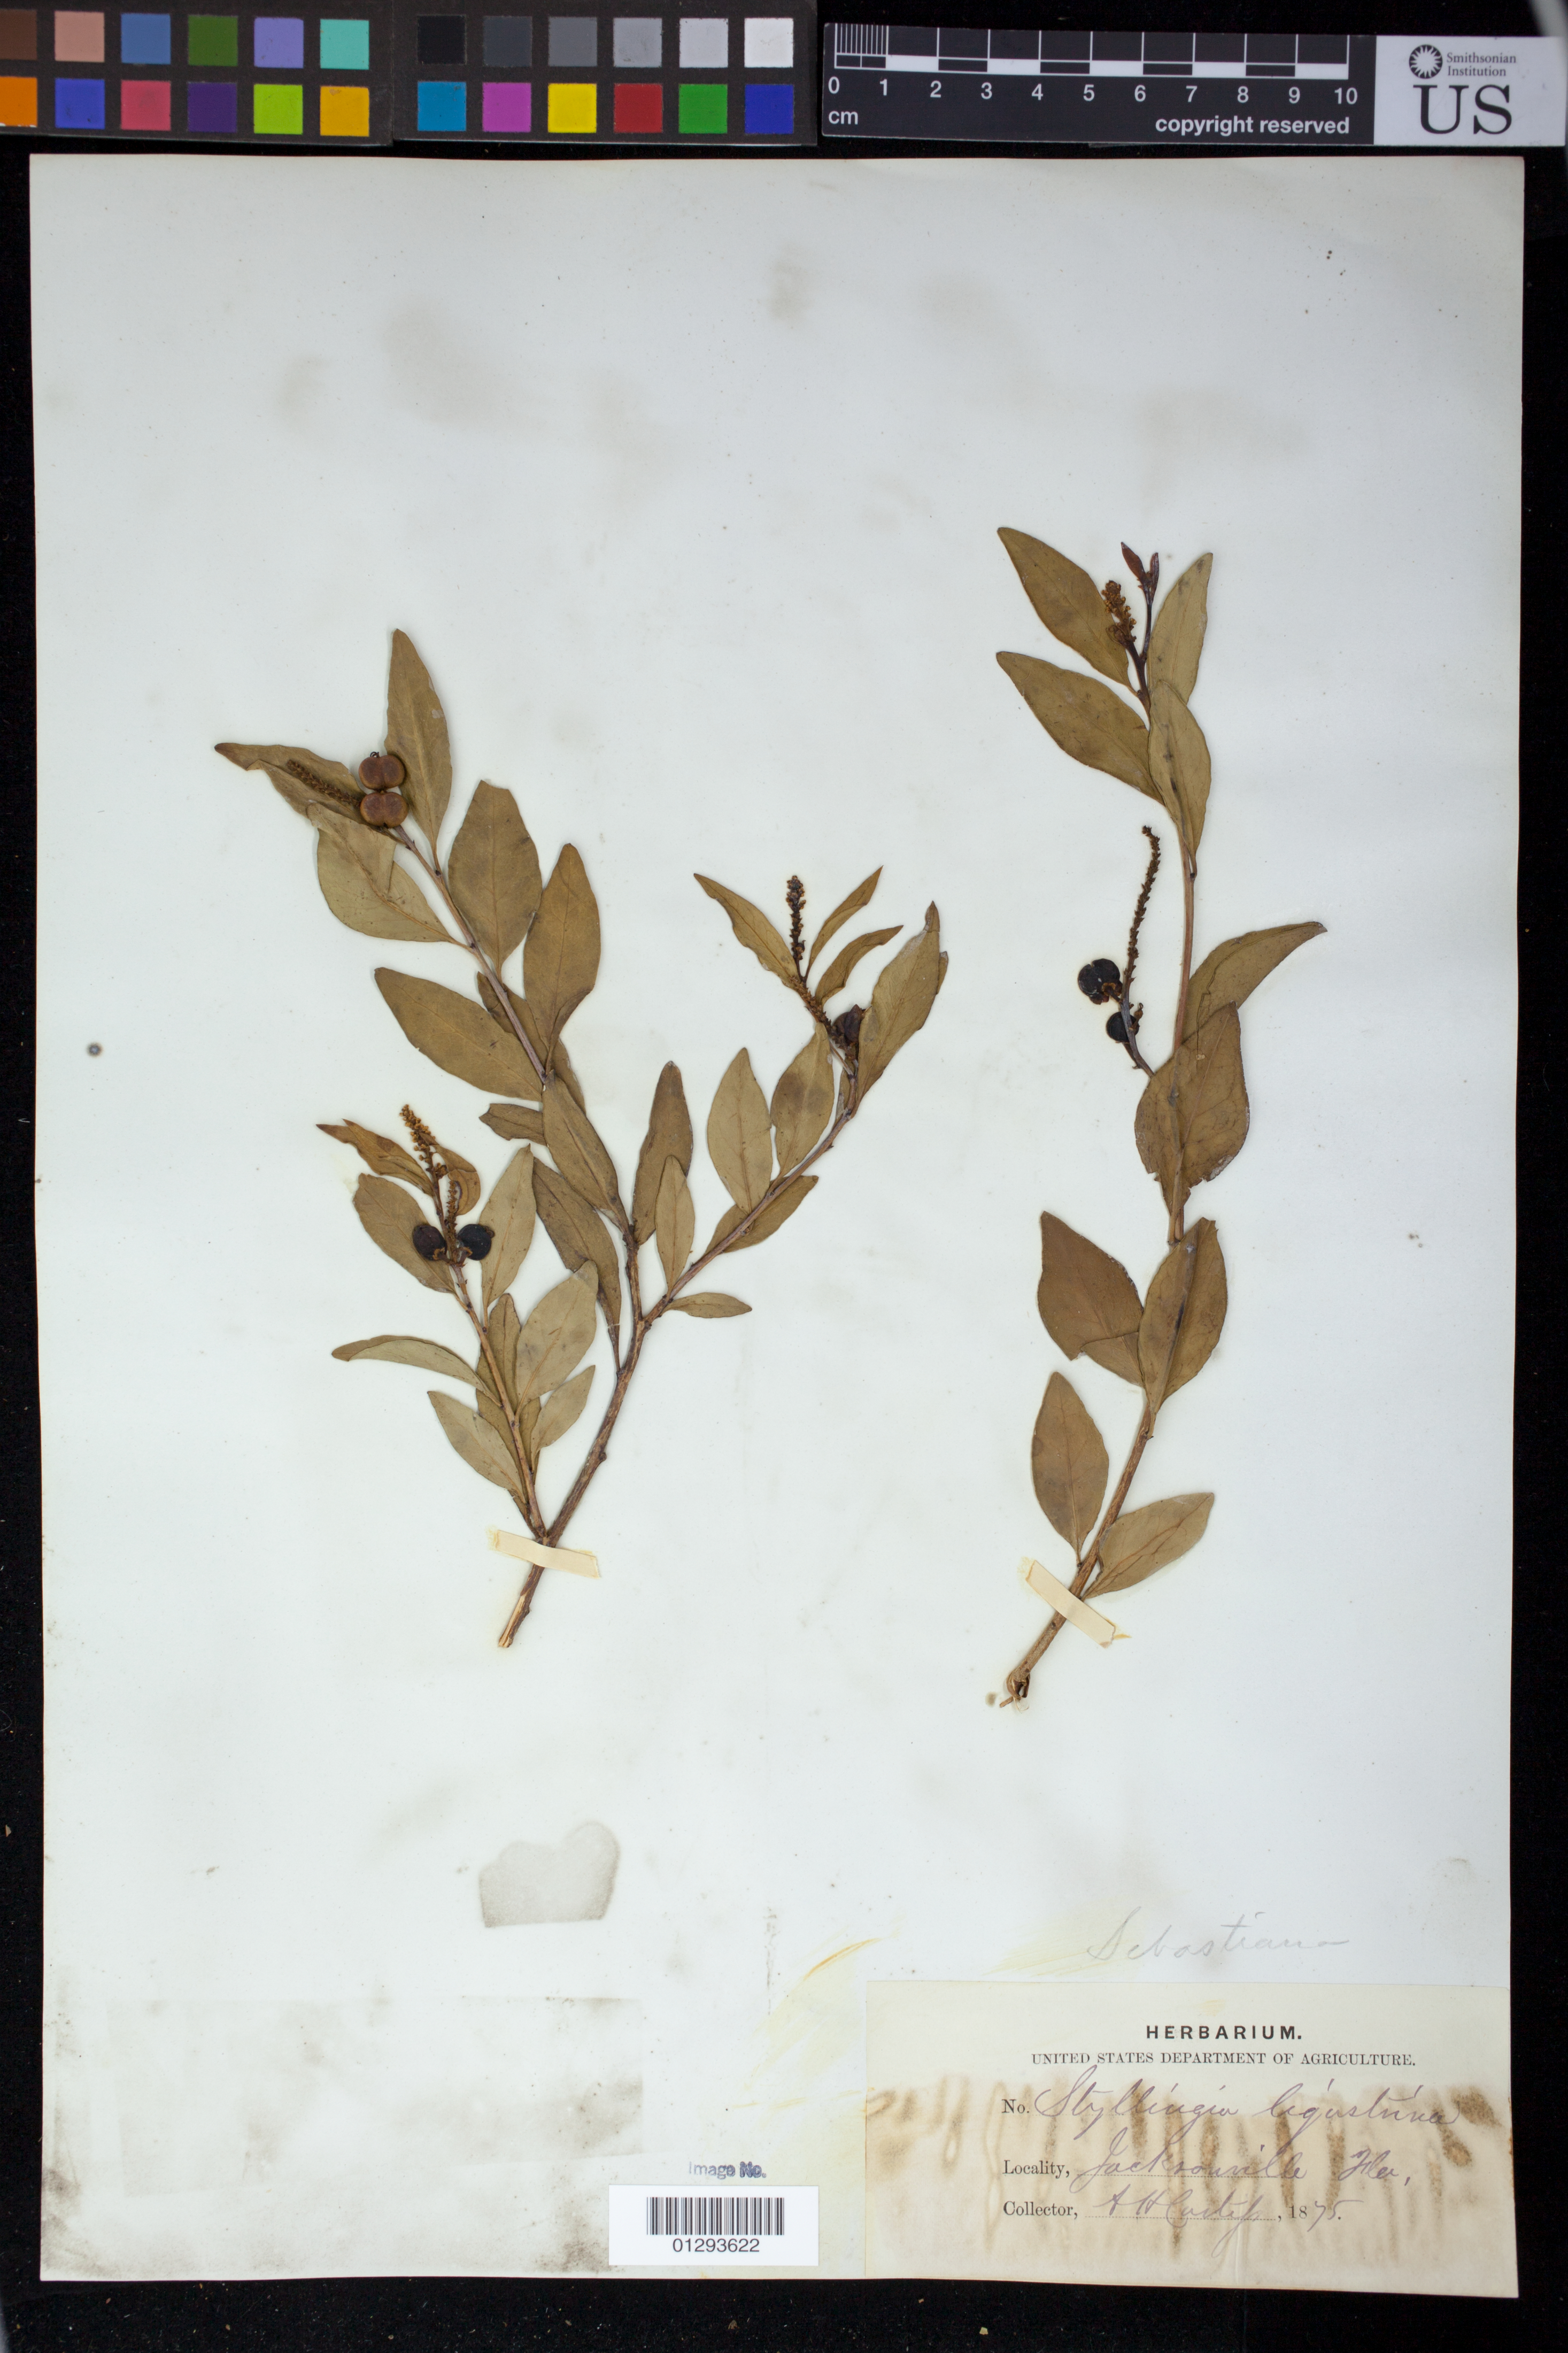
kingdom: Plantae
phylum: Tracheophyta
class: Magnoliopsida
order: Malpighiales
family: Euphorbiaceae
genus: Sebastiania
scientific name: Sebastiania fruticosa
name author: (Bartram) Fernald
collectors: A. H. Curtiss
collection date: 1875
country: United States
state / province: Florida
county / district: Duval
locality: Jacksonville